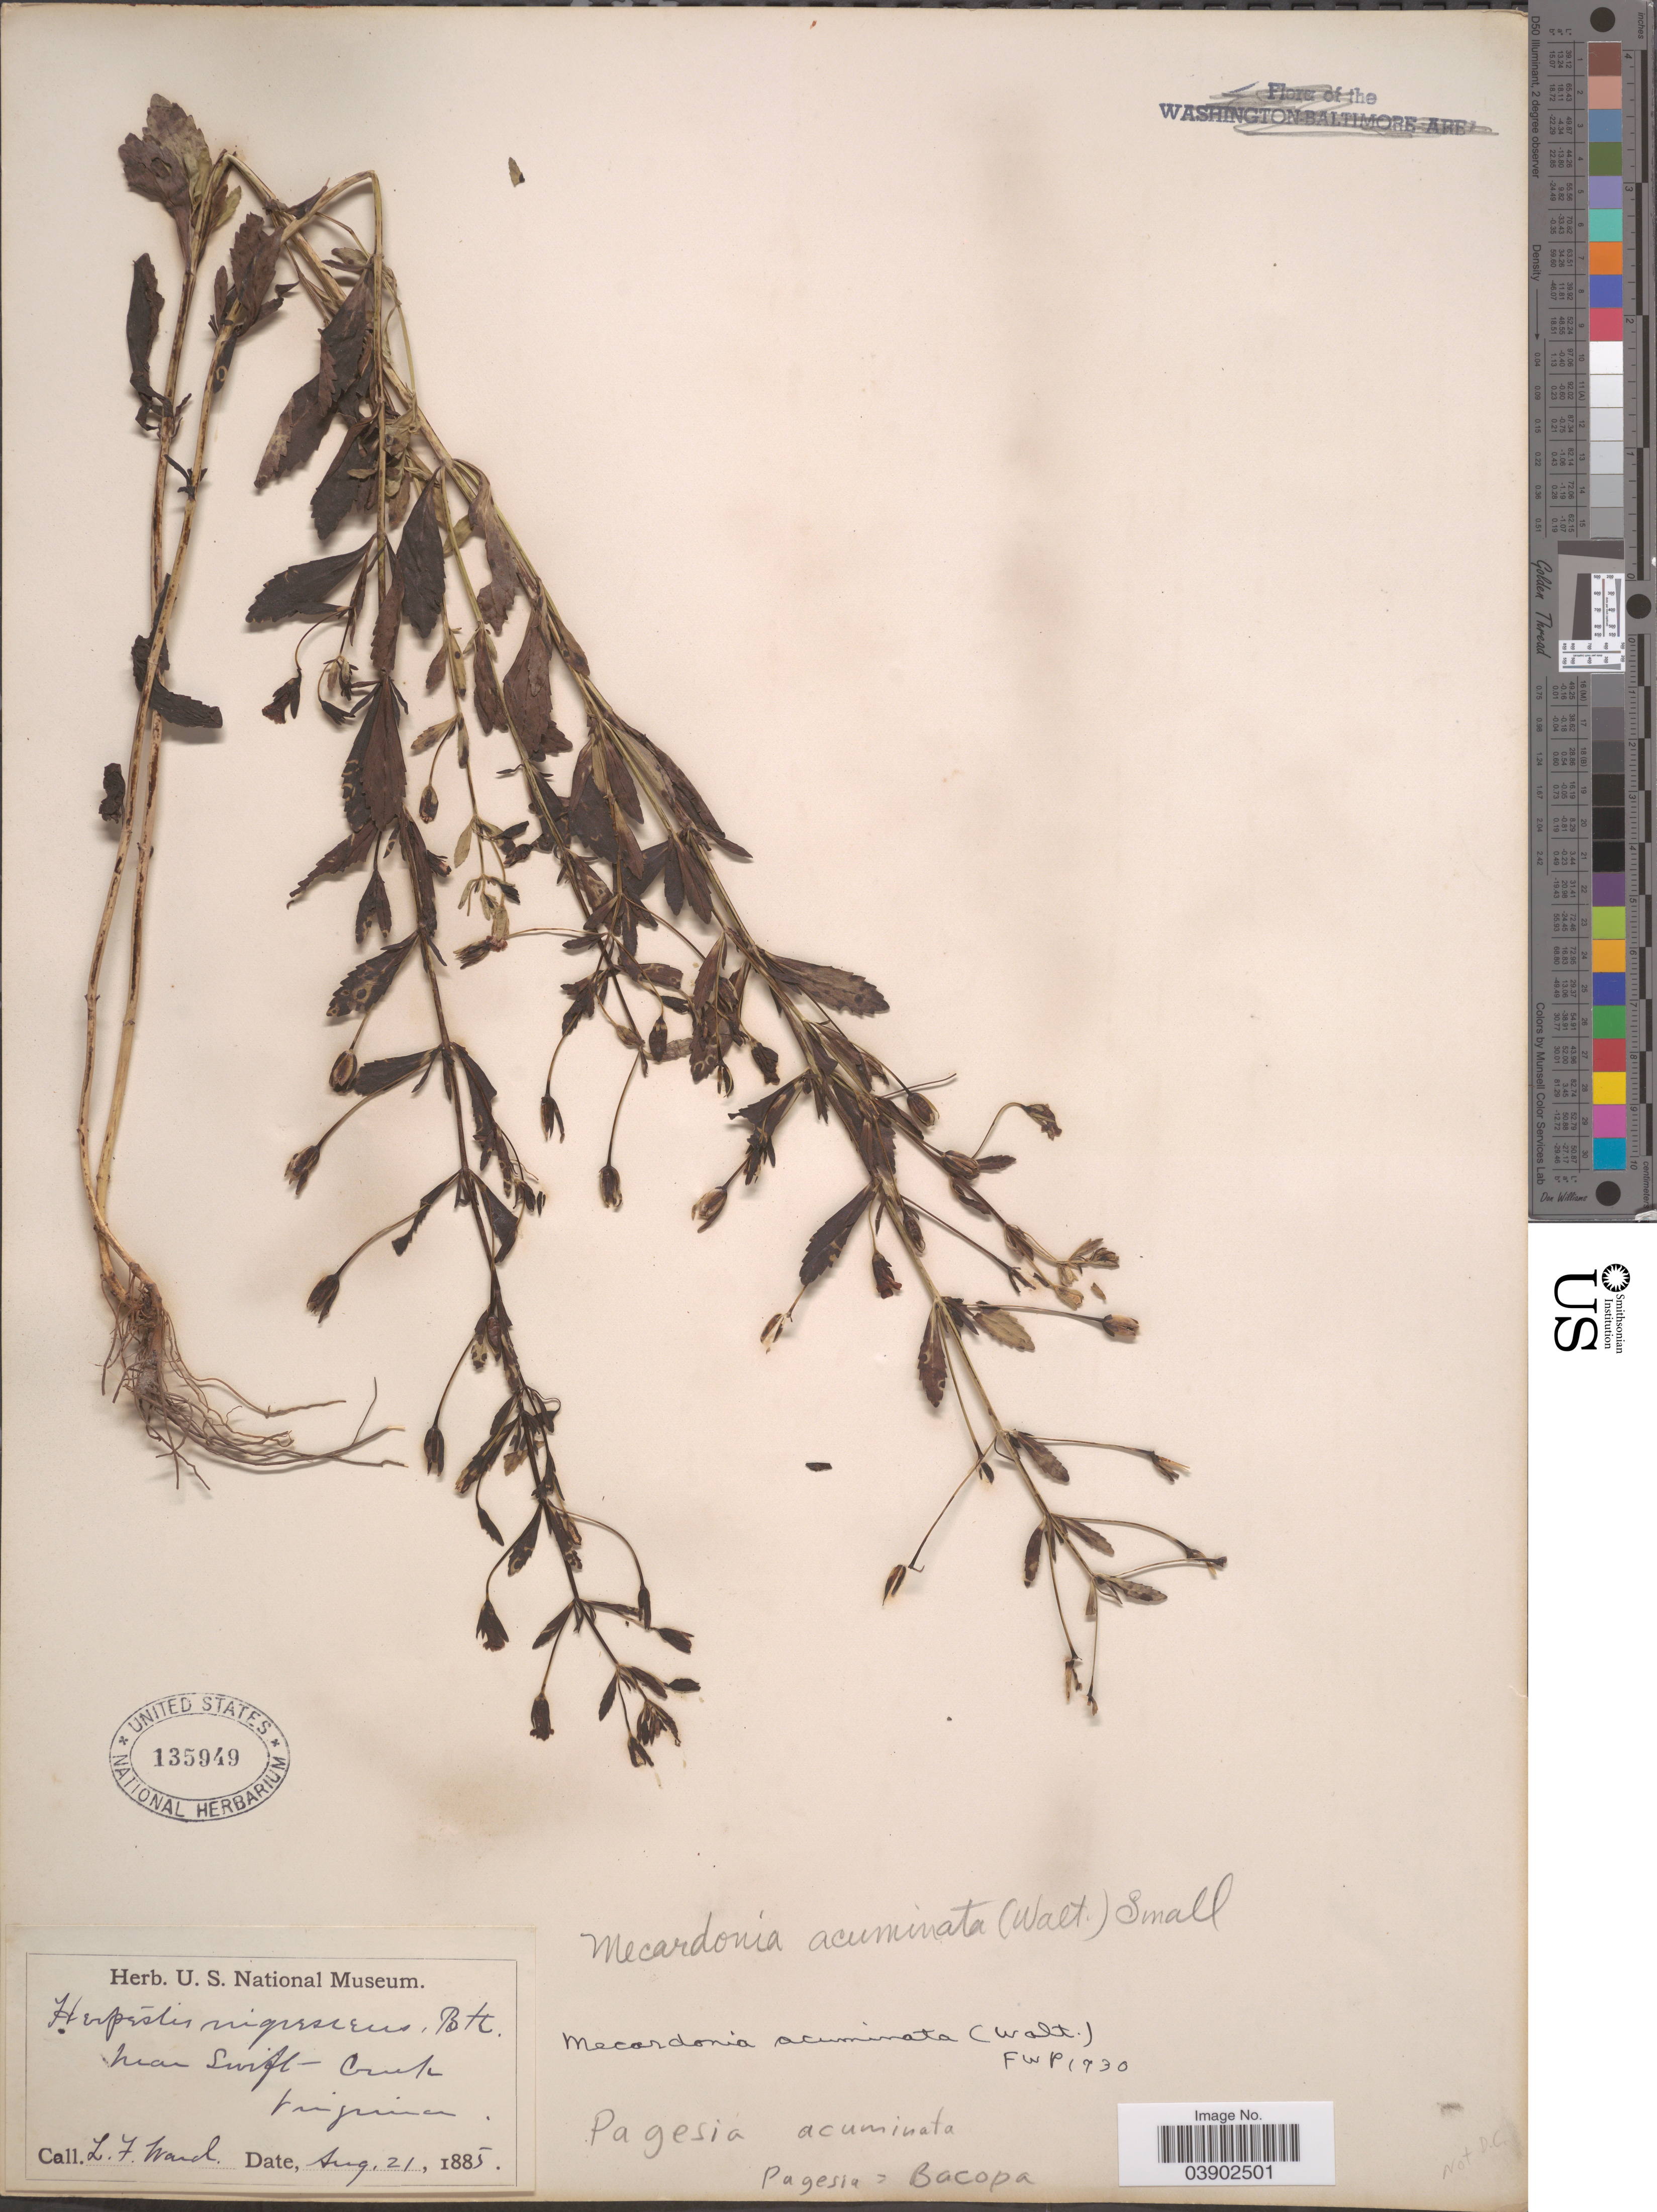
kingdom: Plantae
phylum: Tracheophyta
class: Magnoliopsida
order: Lamiales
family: Plantaginaceae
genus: Mecardonia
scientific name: Mecardonia acuminata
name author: (Walter) Small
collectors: L. Ward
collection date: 1885-08-21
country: United States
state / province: Virginia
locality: Near Swift- Creek.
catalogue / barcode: US 135949